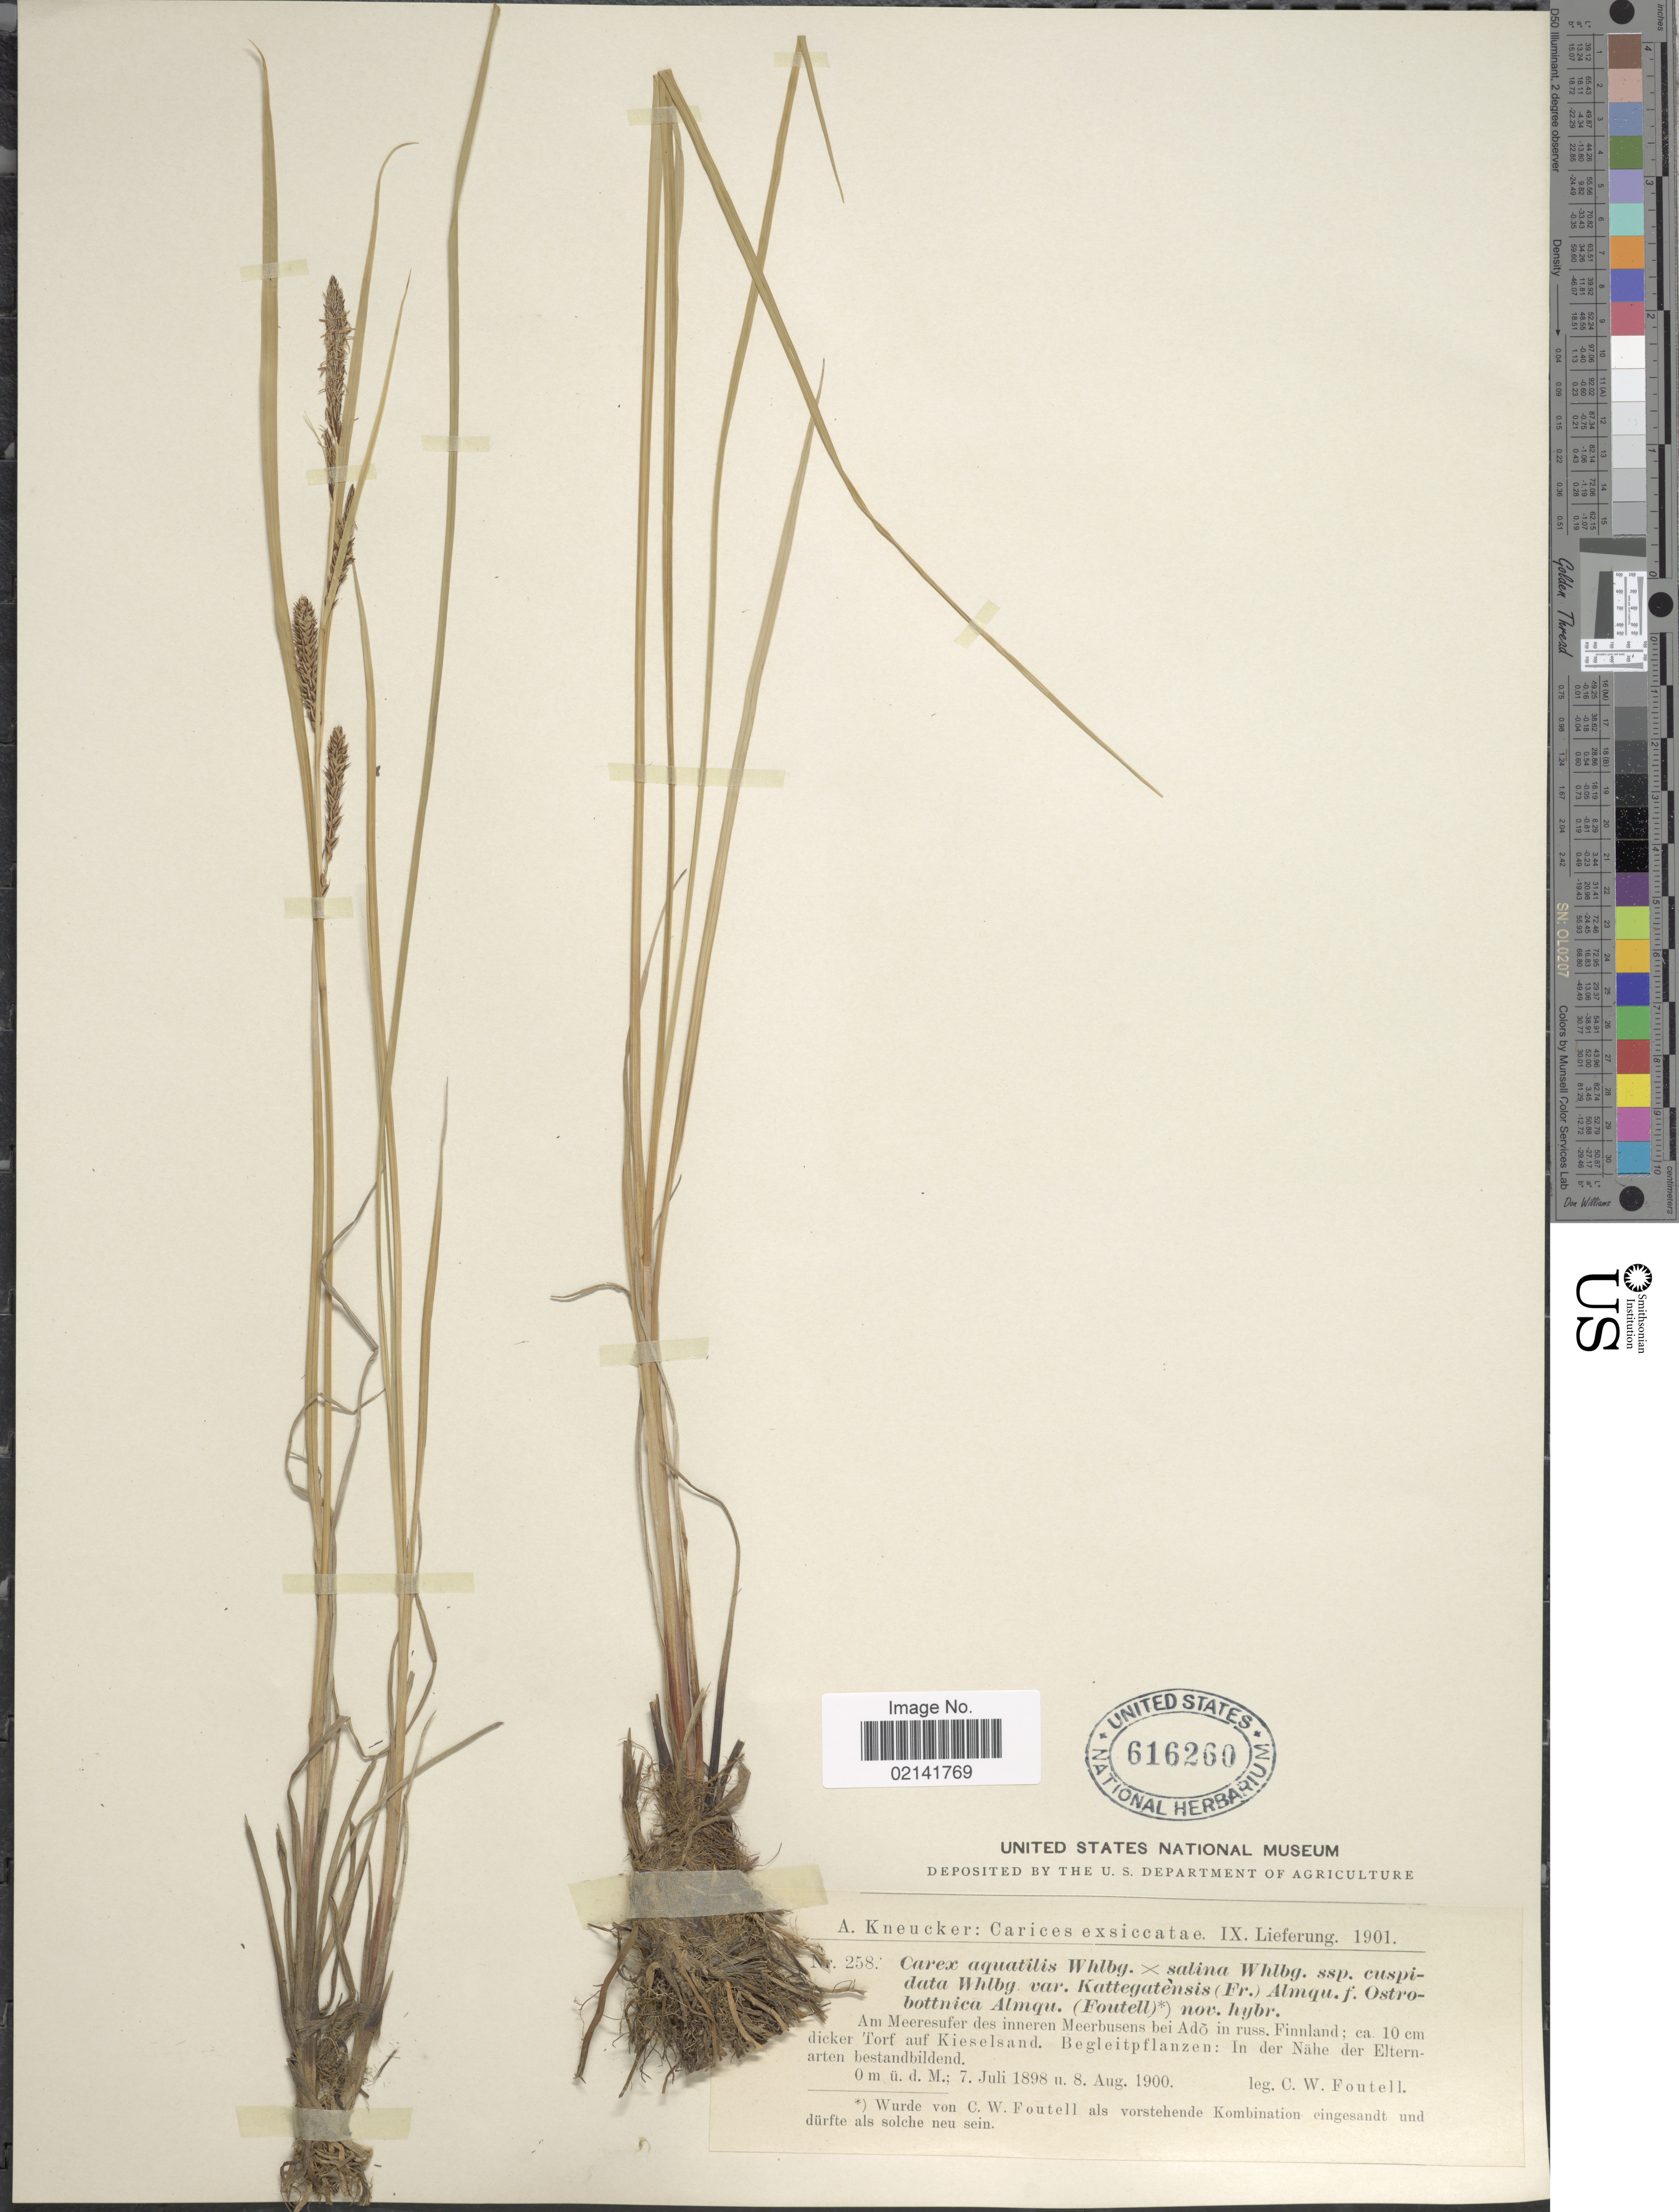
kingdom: Plantae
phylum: Tracheophyta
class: Liliopsida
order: Poales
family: Cyperaceae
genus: Carex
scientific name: Carex aquatilis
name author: Wahlenb.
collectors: C. Foutell & A. Kneucker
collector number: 258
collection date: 1898-07-07/1900-08-08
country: Finland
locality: Carices, Am Meeresufer des inneren Meerbusens bei Ado in russ. Finnland; ca. 10 cm dicker Torf auf Kieselsand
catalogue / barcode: US 616260